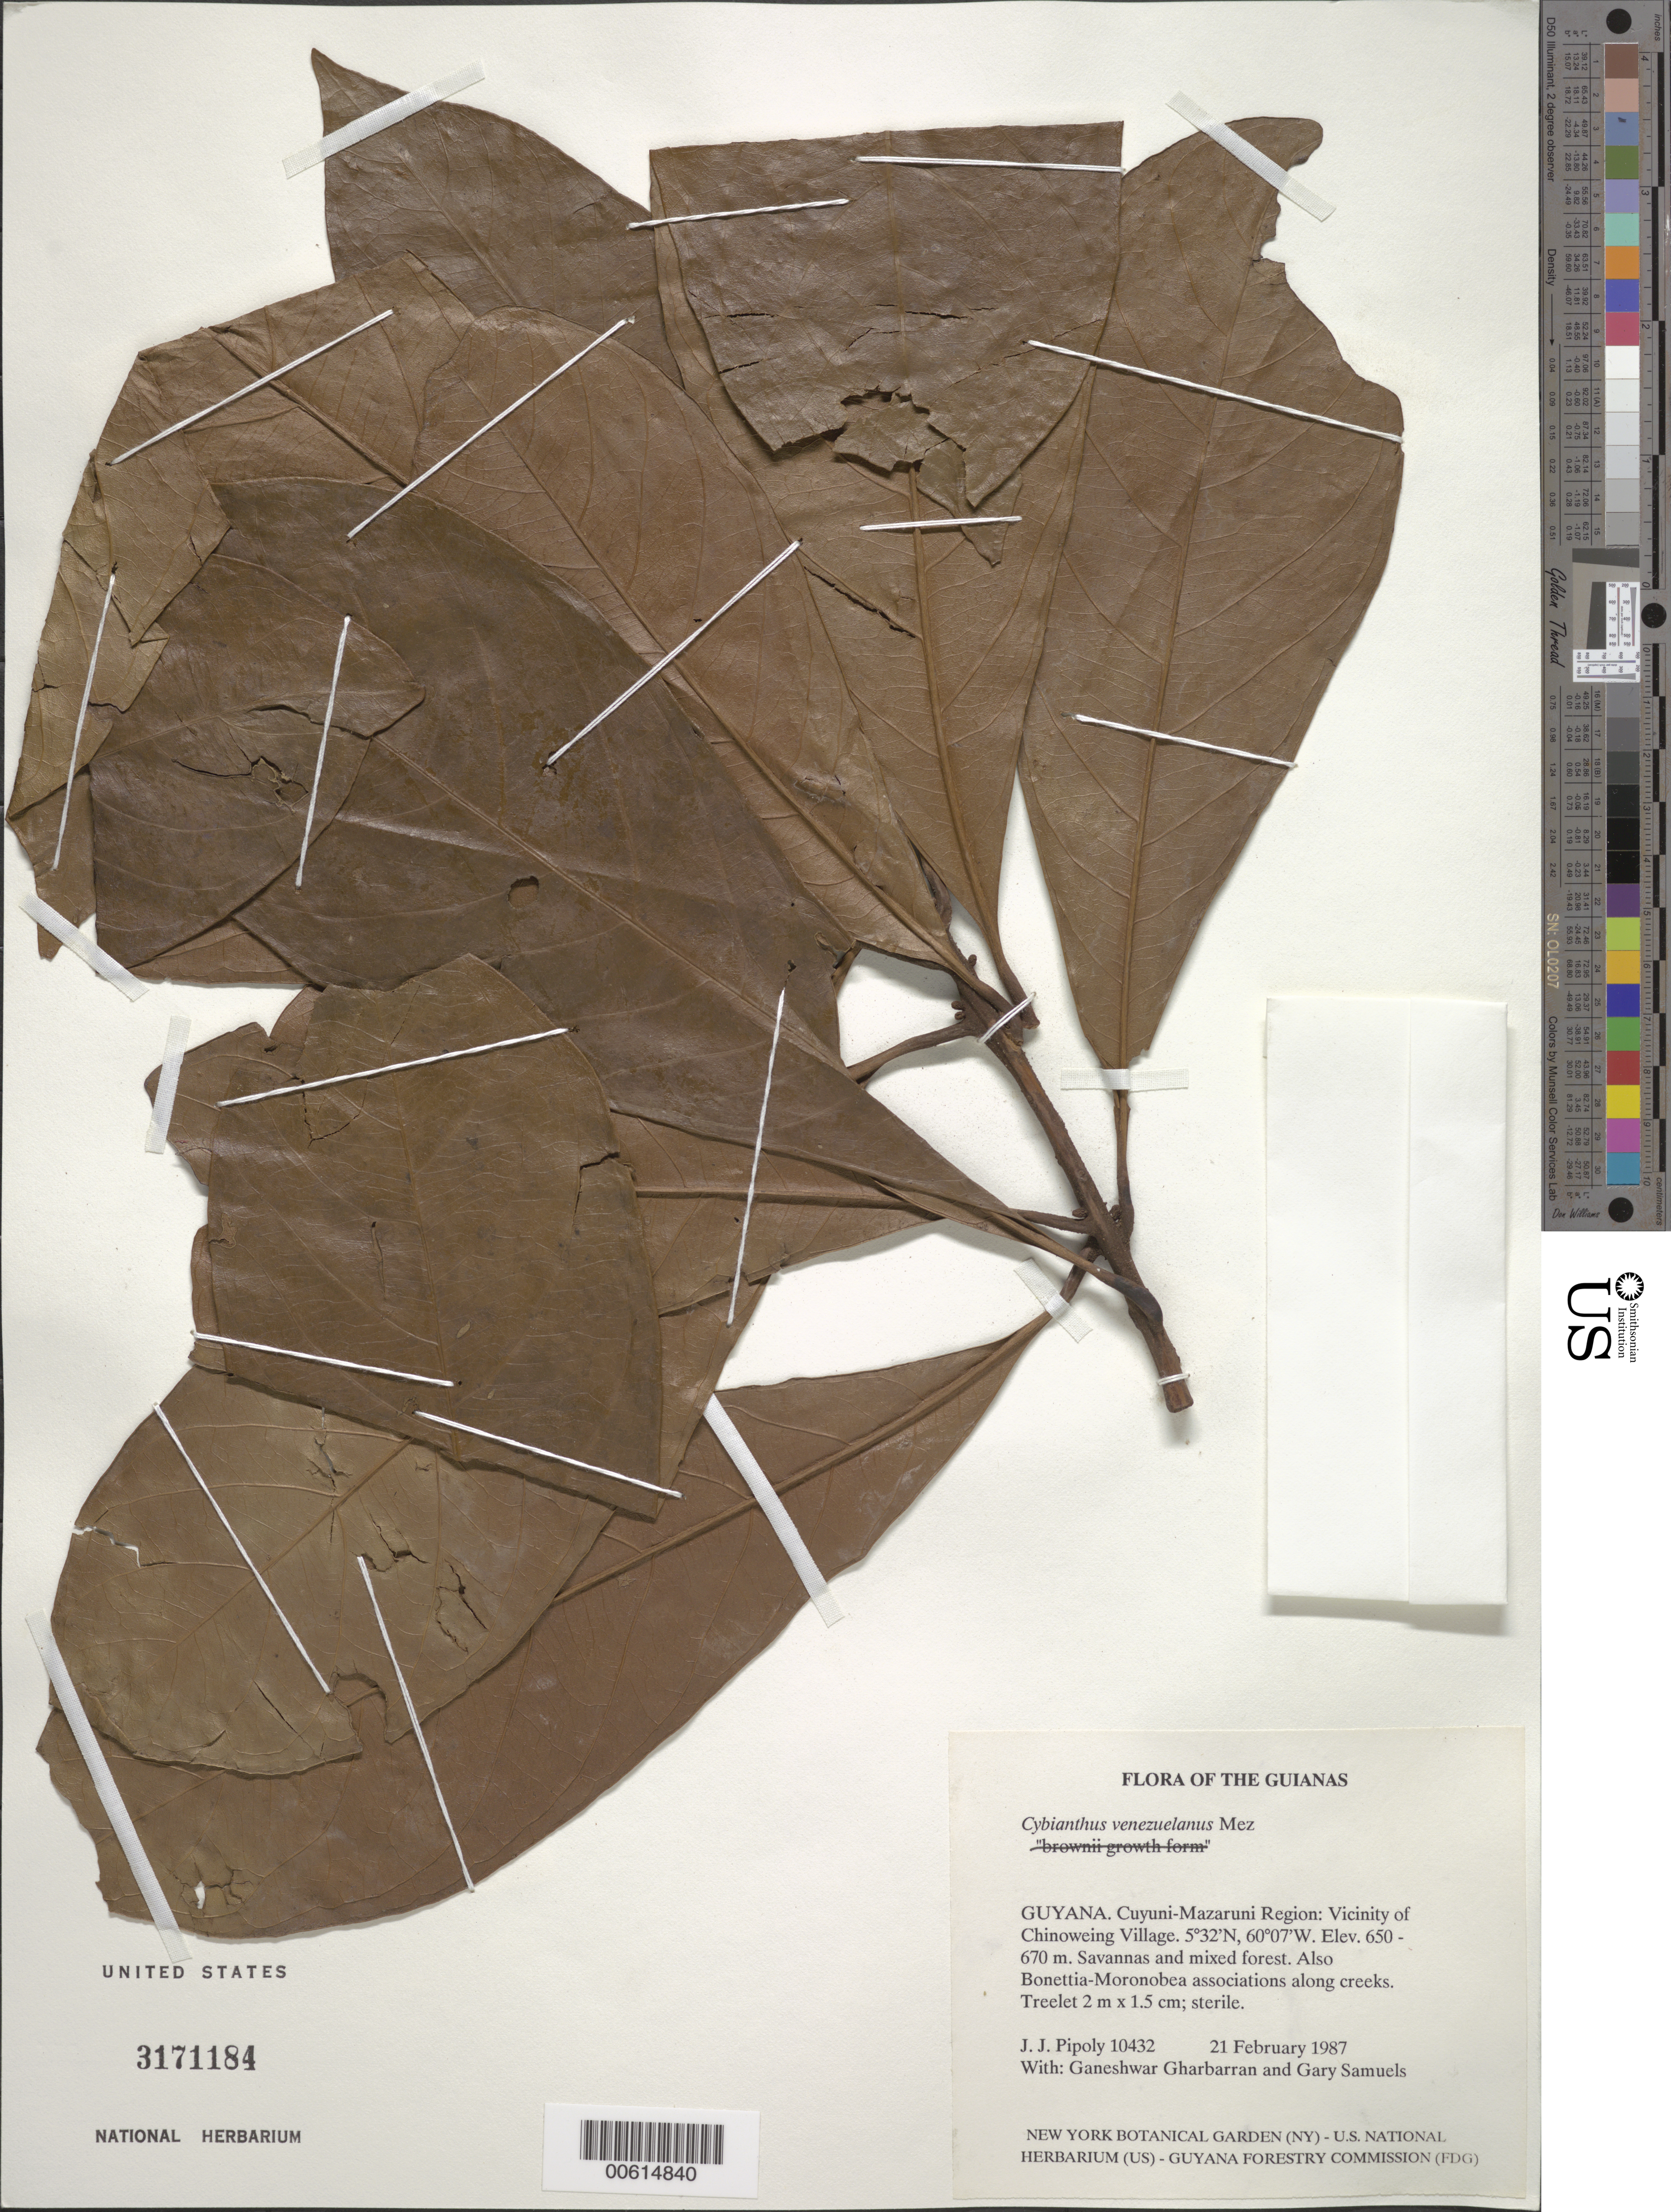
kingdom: Plantae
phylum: Tracheophyta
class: Magnoliopsida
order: Ericales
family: Primulaceae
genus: Cybianthus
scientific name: Cybianthus venezuelanus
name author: Mez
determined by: Pipoly, J. J., III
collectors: J. J. Pipoly, G. Gharbarran & G. Samuels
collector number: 10432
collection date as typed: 21 February 1987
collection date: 1987-02-21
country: Guyana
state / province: Cuyuni-Mazaruni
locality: Vicinity of Chinoweing Village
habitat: Savannas and mixed forest. Also Bonnetia-Moronobea associations along creeks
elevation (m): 650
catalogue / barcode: US 3171184